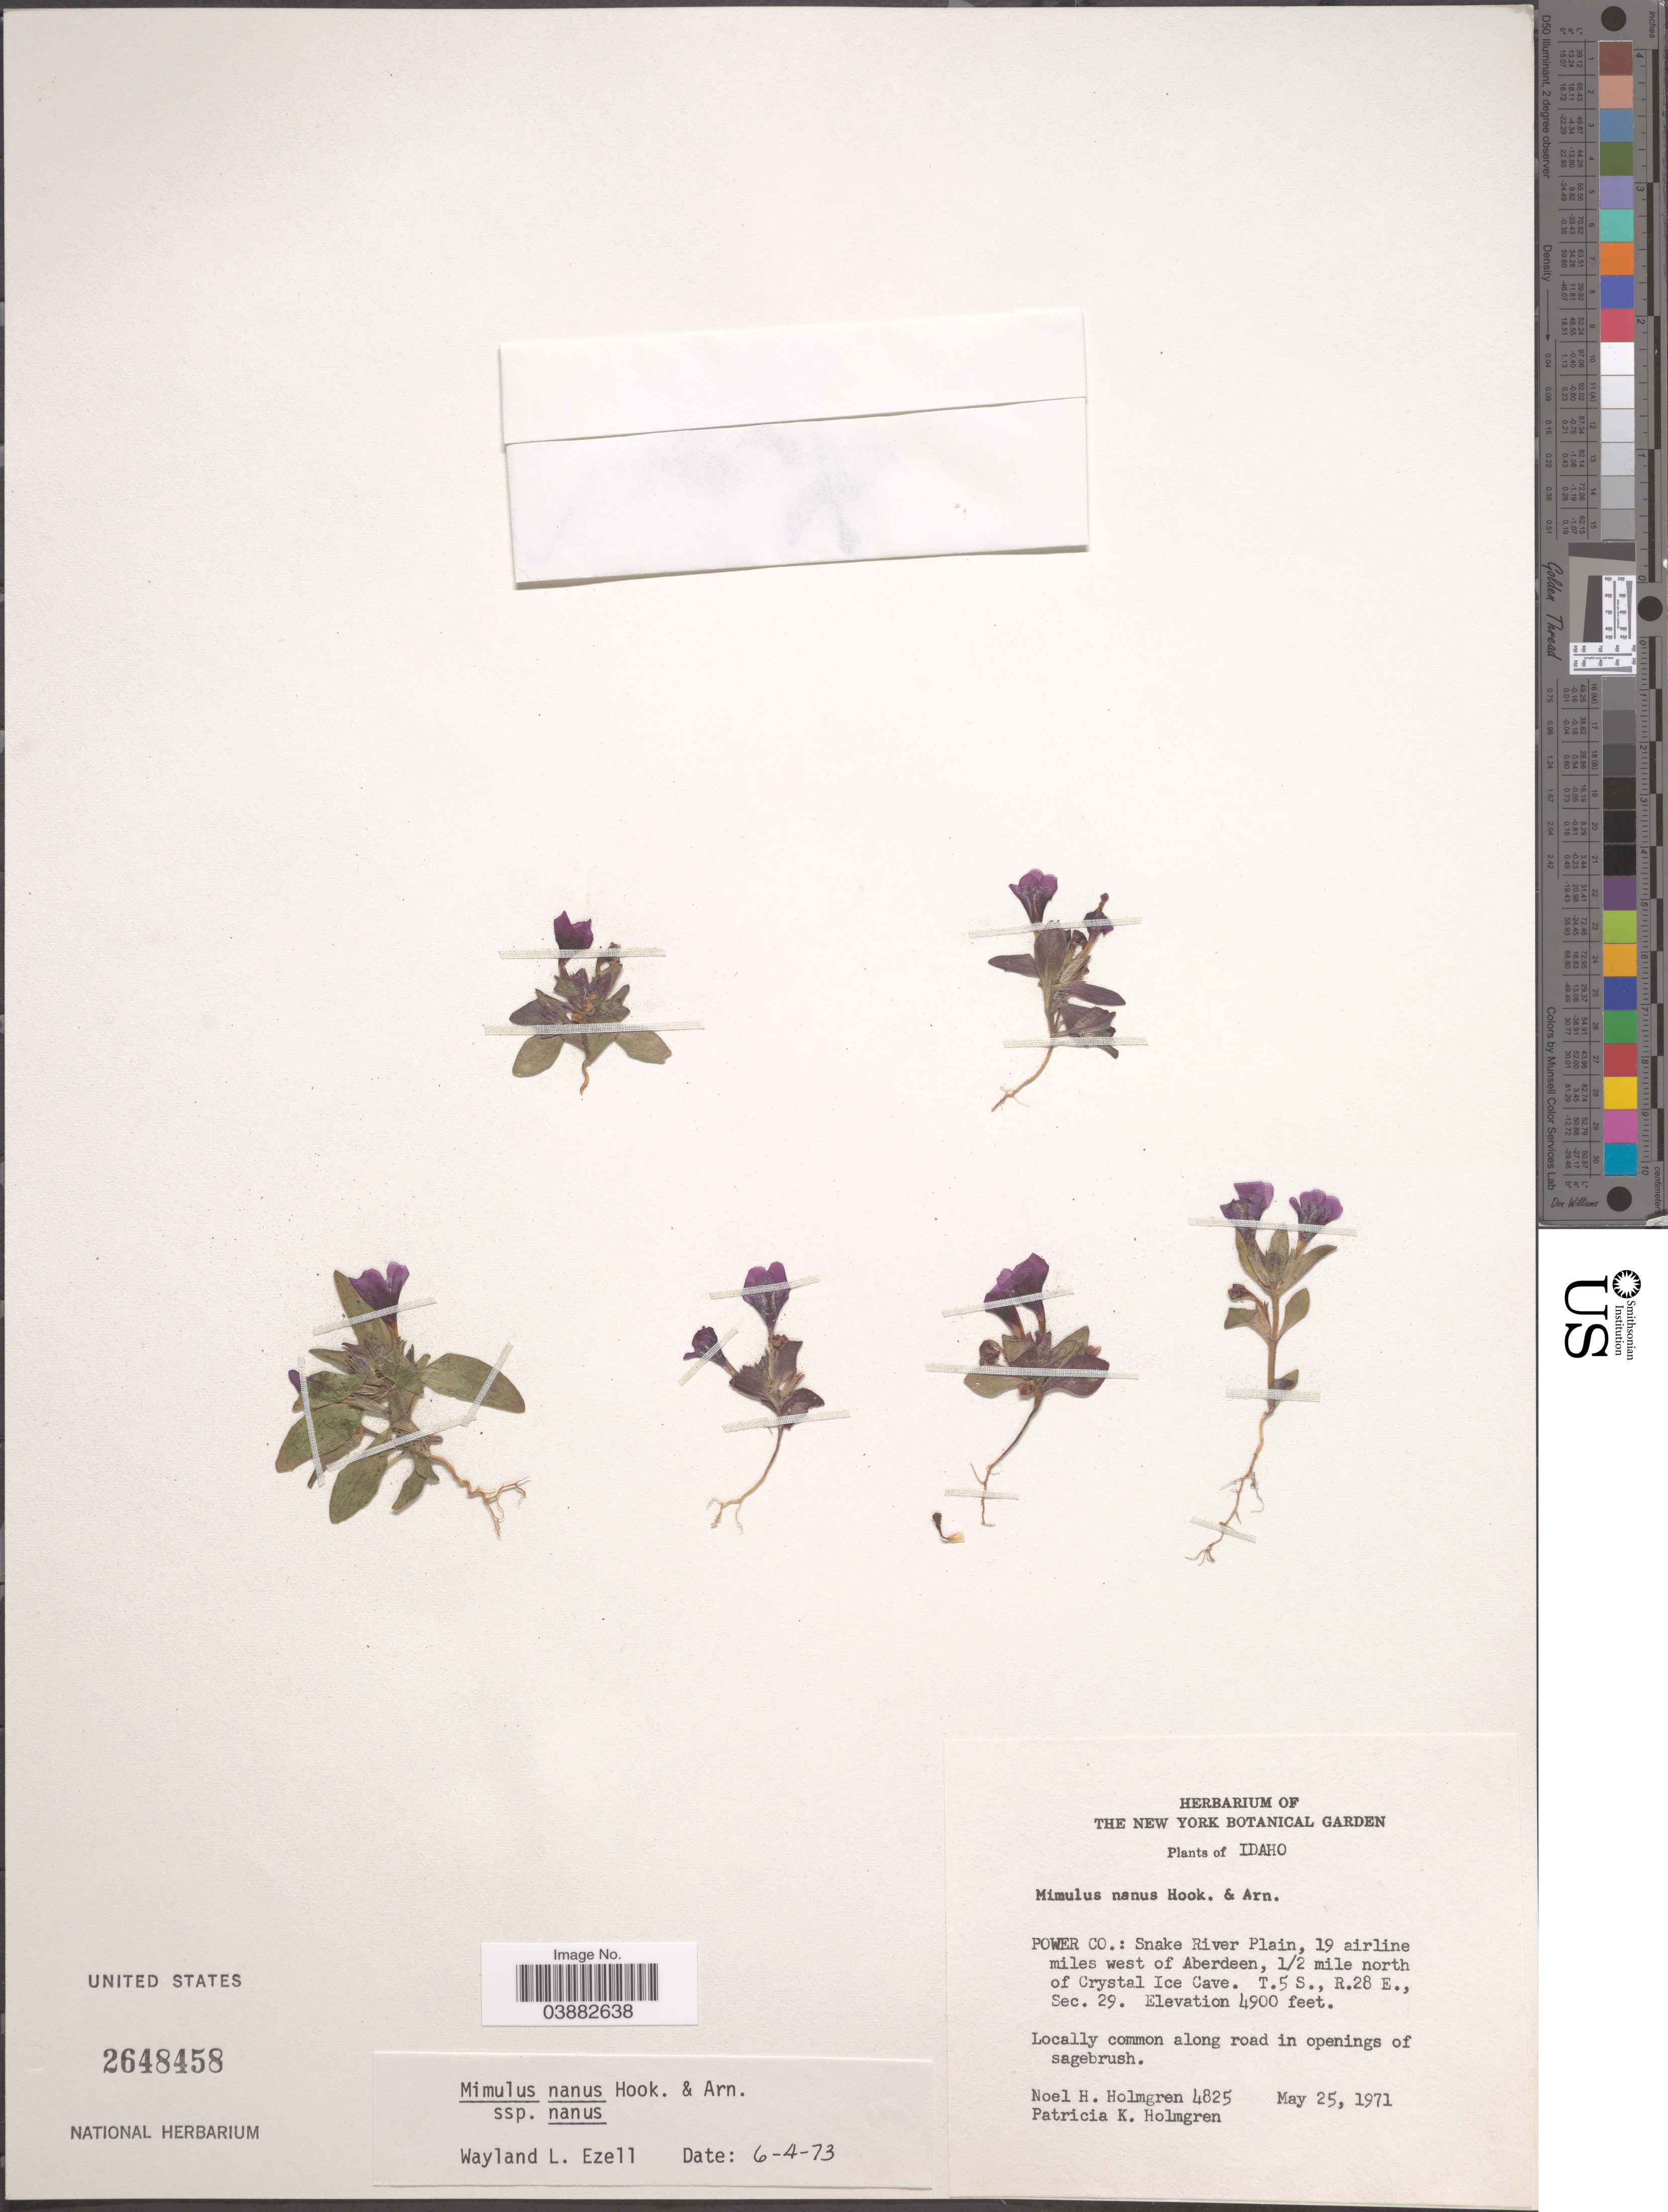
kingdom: Plantae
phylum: Tracheophyta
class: Magnoliopsida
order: Lamiales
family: Phrymaceae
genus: Mimulus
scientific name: Mimulus nanus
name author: Hook. & Arn.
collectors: N. H. Holmgren & P. K. Holmgren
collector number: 4825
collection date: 1971-05-25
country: United States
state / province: Idaho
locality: Power Co.: Snake River Plain, 19 airline miles west of Aberdeen, 1/2 mile north of Crystal Cave. T.5 S., R.28 E., Sec. 29.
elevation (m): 1494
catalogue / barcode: US 2648458